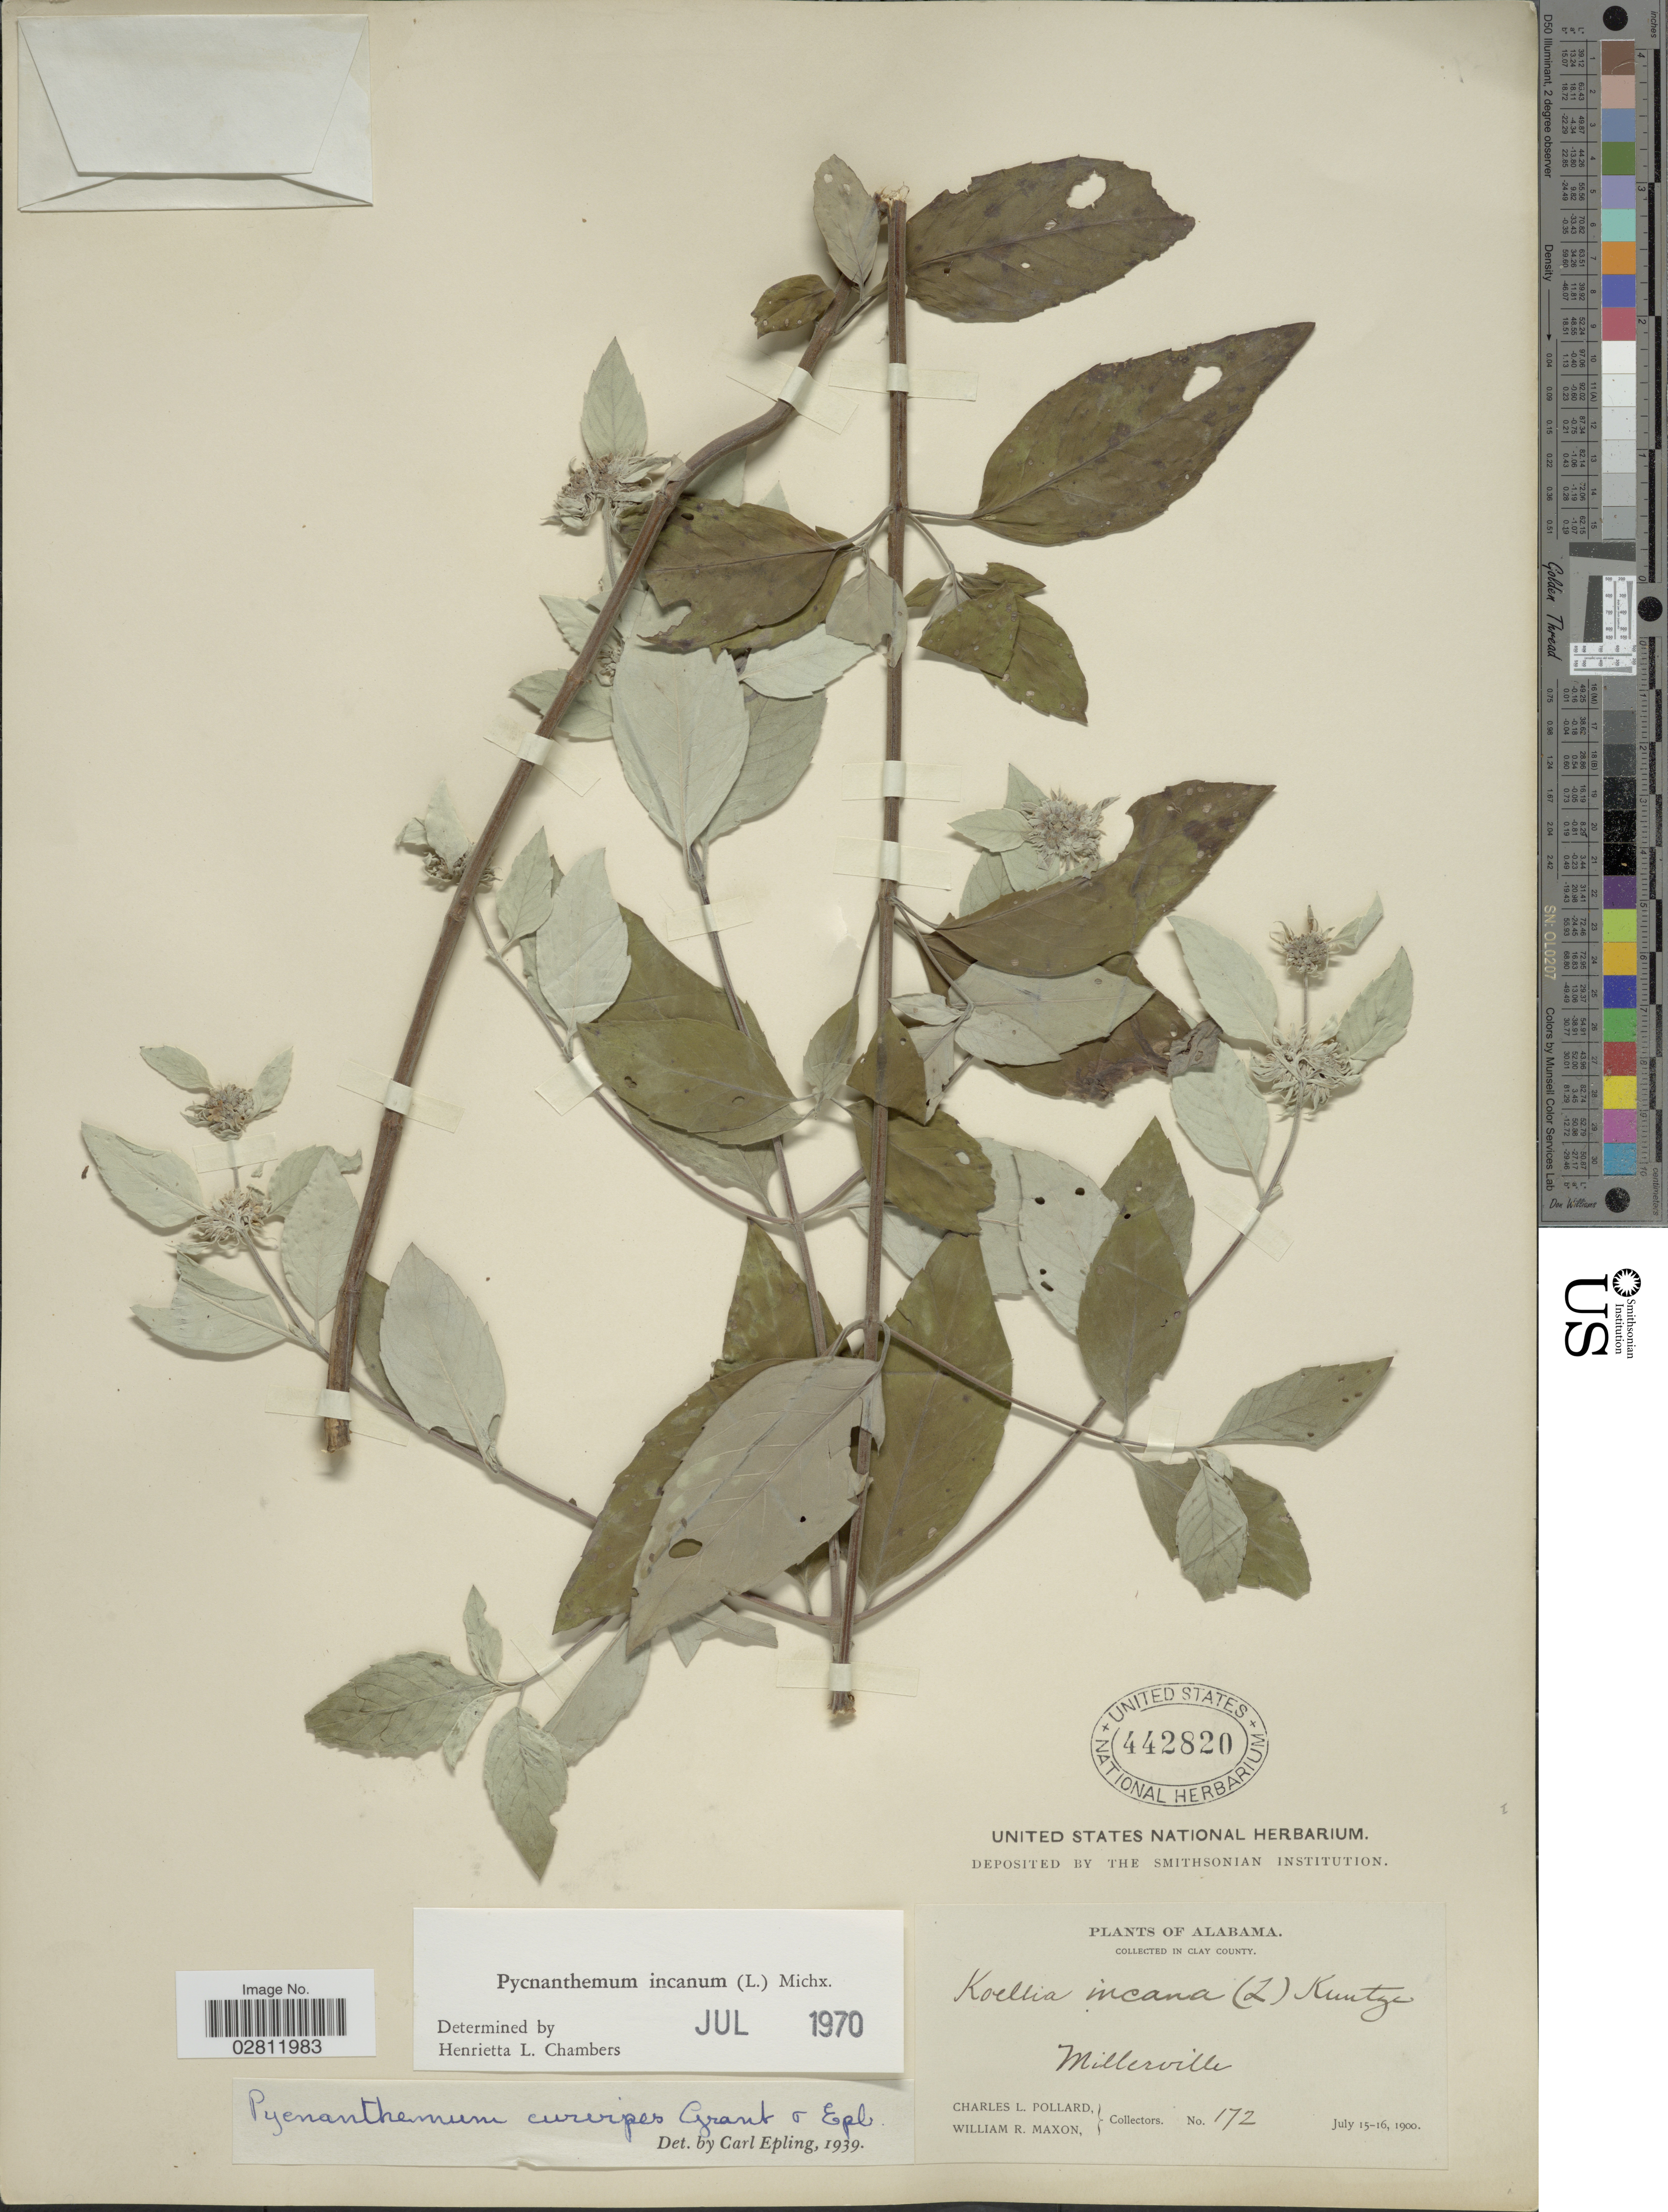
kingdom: Plantae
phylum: Tracheophyta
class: Magnoliopsida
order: Lamiales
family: Lamiaceae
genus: Pycnanthemum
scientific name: Pycnanthemum incanum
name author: (L.) Michx.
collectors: C. L. Pollard & W. R. Maxon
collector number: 172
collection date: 1900-07-15/1900-07-16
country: United States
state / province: Alabama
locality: In Clay County. Millerville.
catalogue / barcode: US 442820